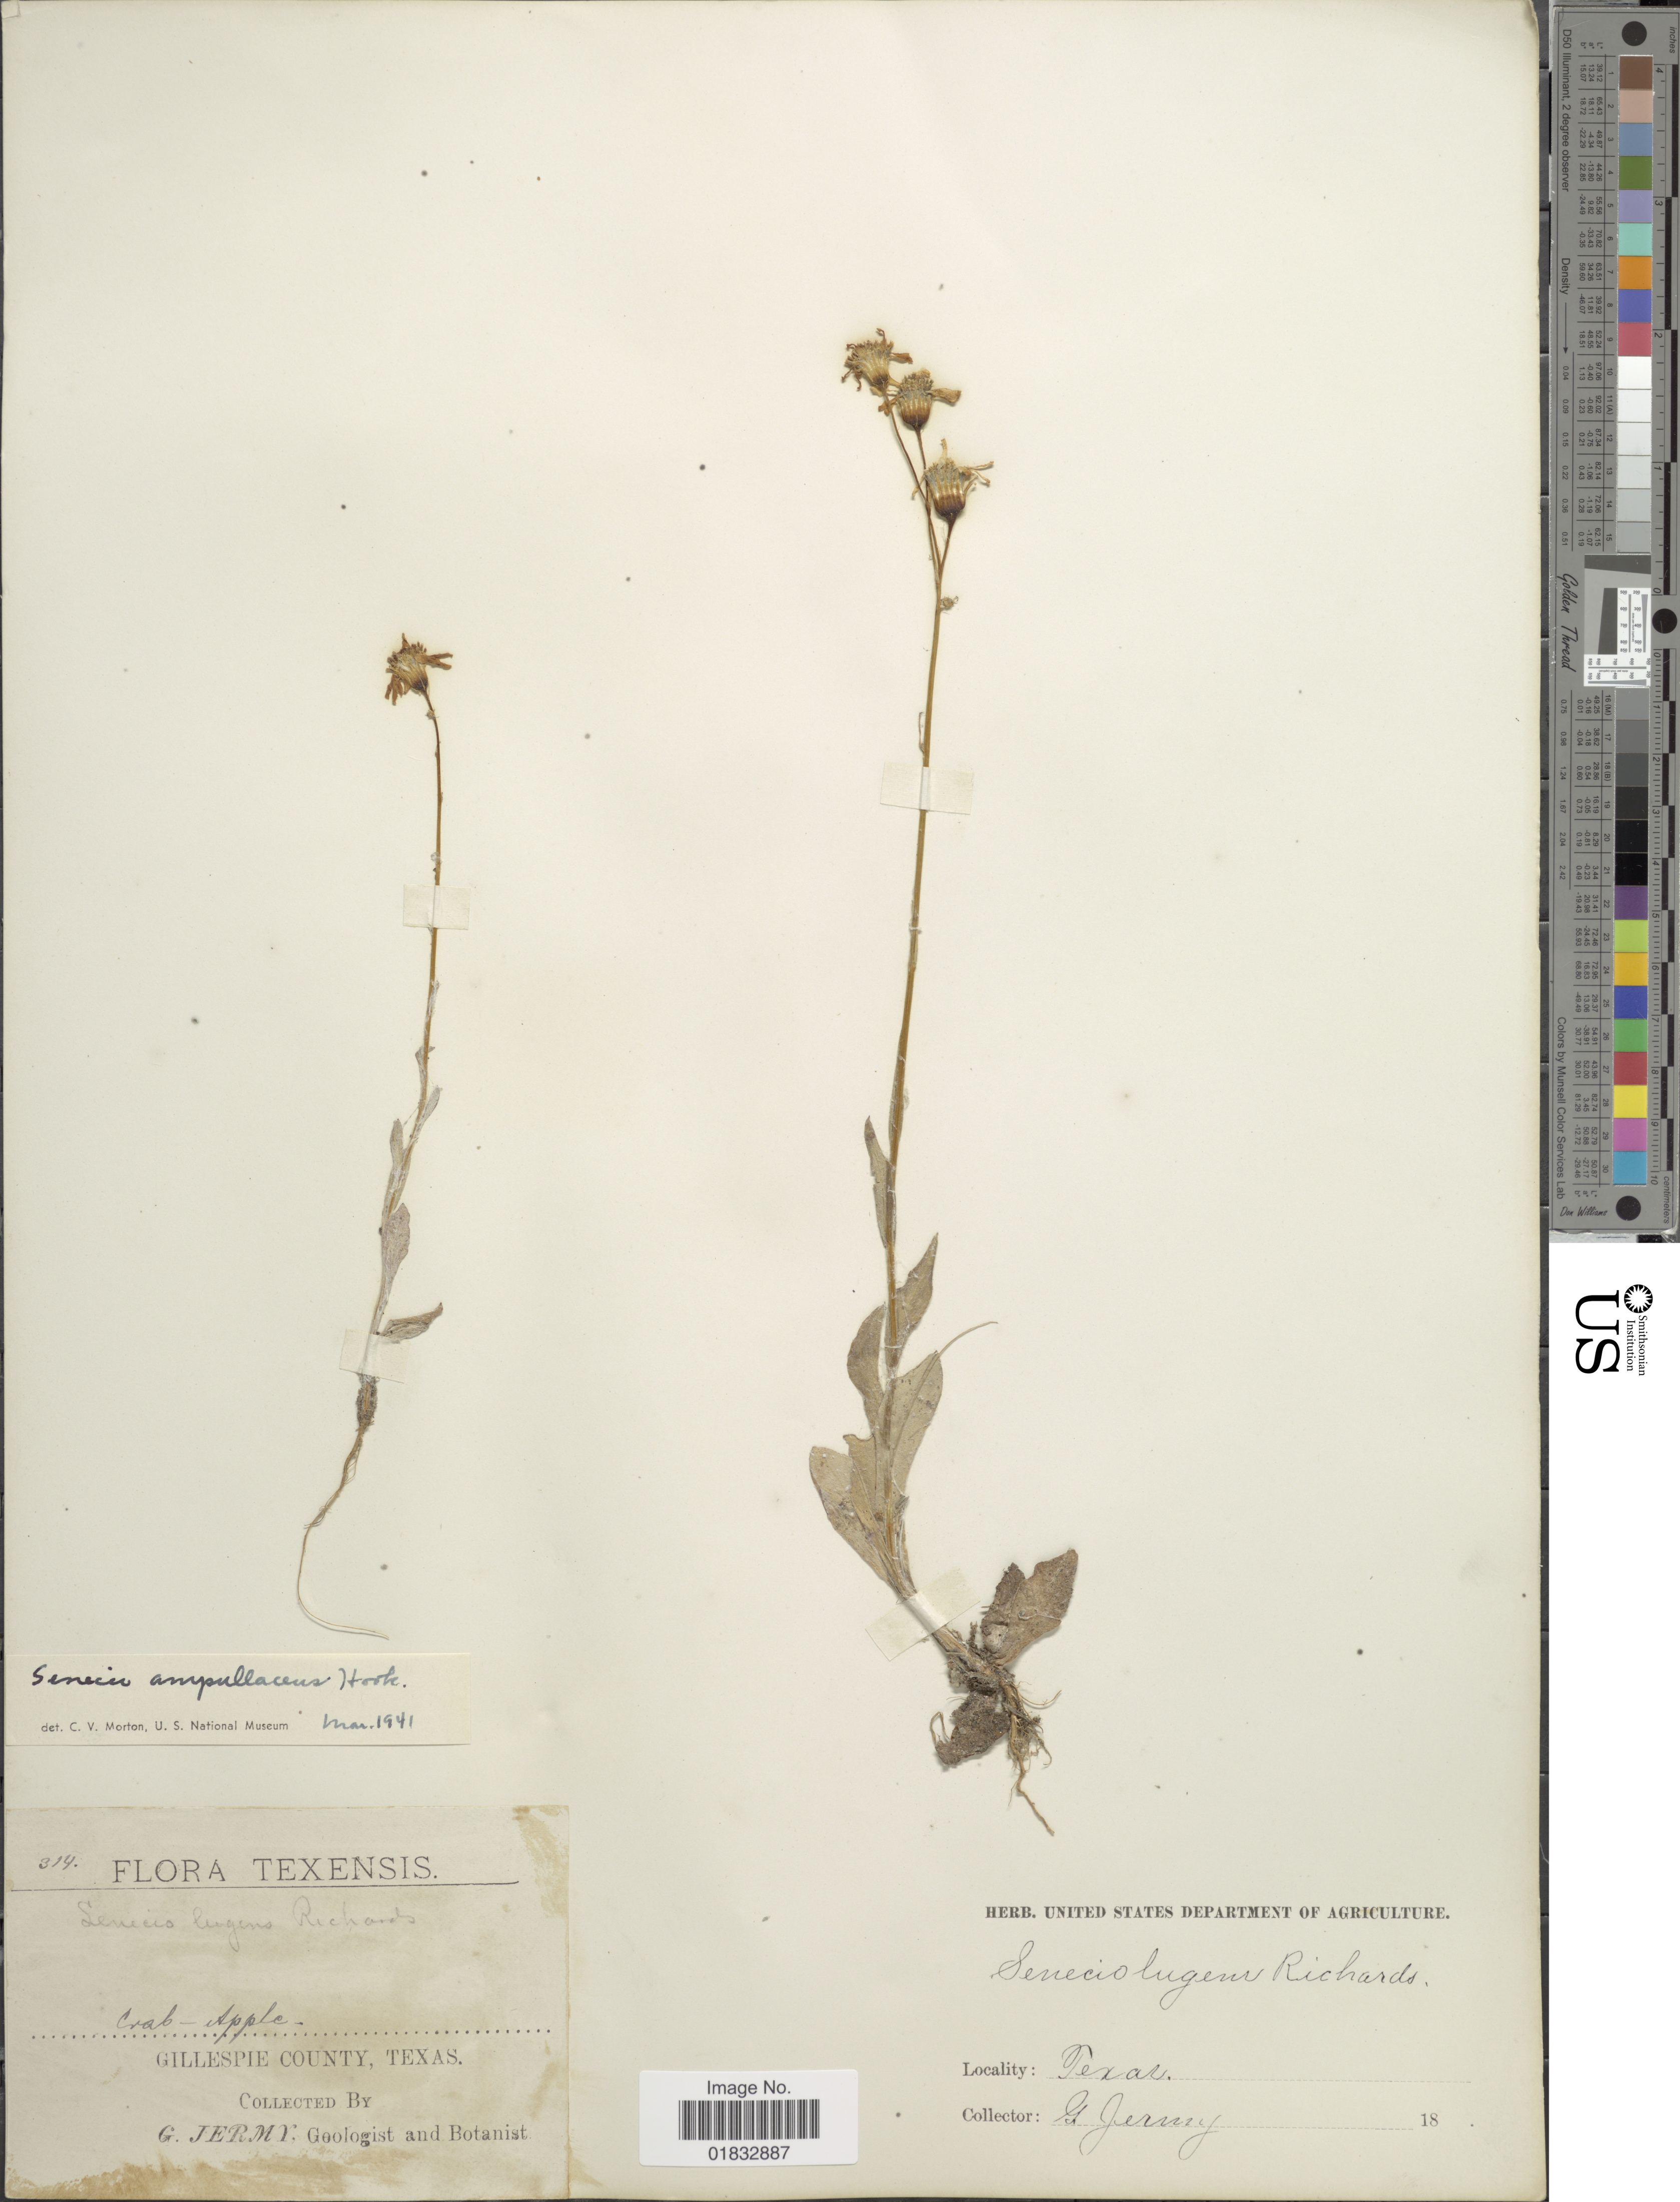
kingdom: Plantae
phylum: Tracheophyta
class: Magnoliopsida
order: Asterales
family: Asteraceae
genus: Senecio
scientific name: Senecio ampullaceus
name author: Hook.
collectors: G. Jermy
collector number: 314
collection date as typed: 18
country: United States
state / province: Texas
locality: Gillesoie County